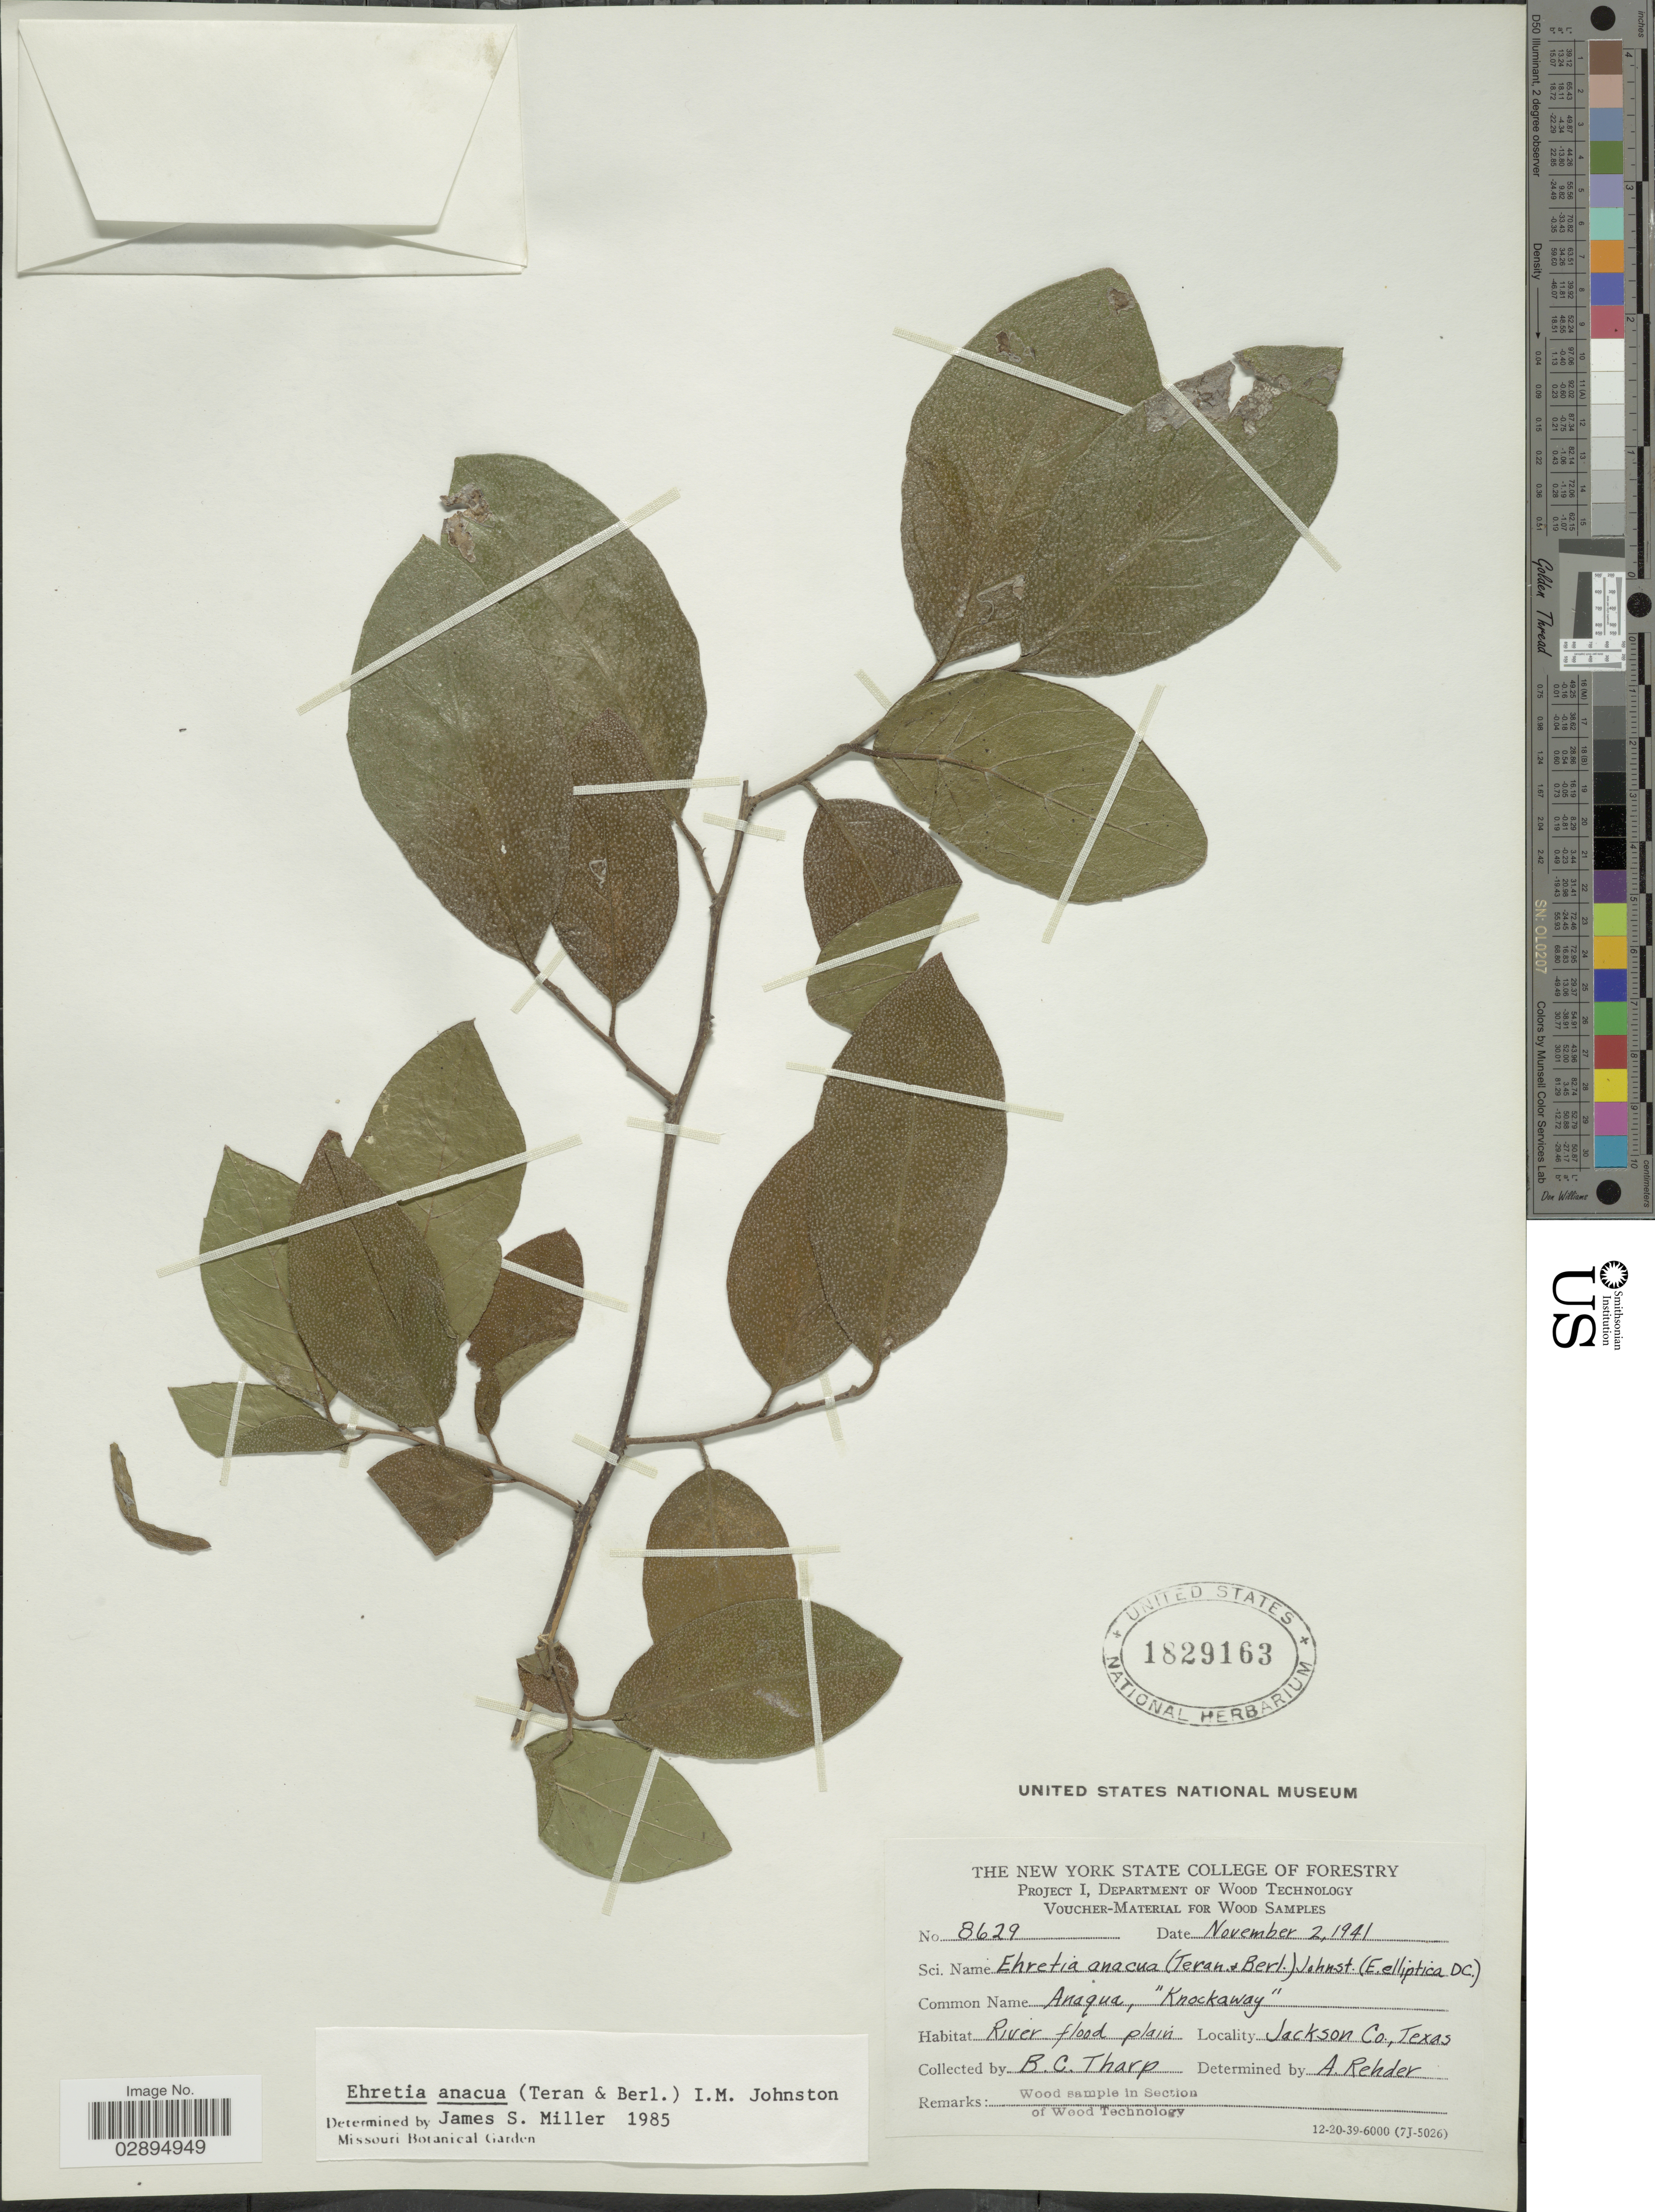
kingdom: Plantae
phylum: Tracheophyta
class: Magnoliopsida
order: Boraginales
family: Ehretiaceae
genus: Ehretia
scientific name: Ehretia anacua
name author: (Terán & Berland.) I.M. Johnst.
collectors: B. C. Tharp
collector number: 8629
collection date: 1941-11-02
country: United States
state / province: Texas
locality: Jackson Co.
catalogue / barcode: US 1829163